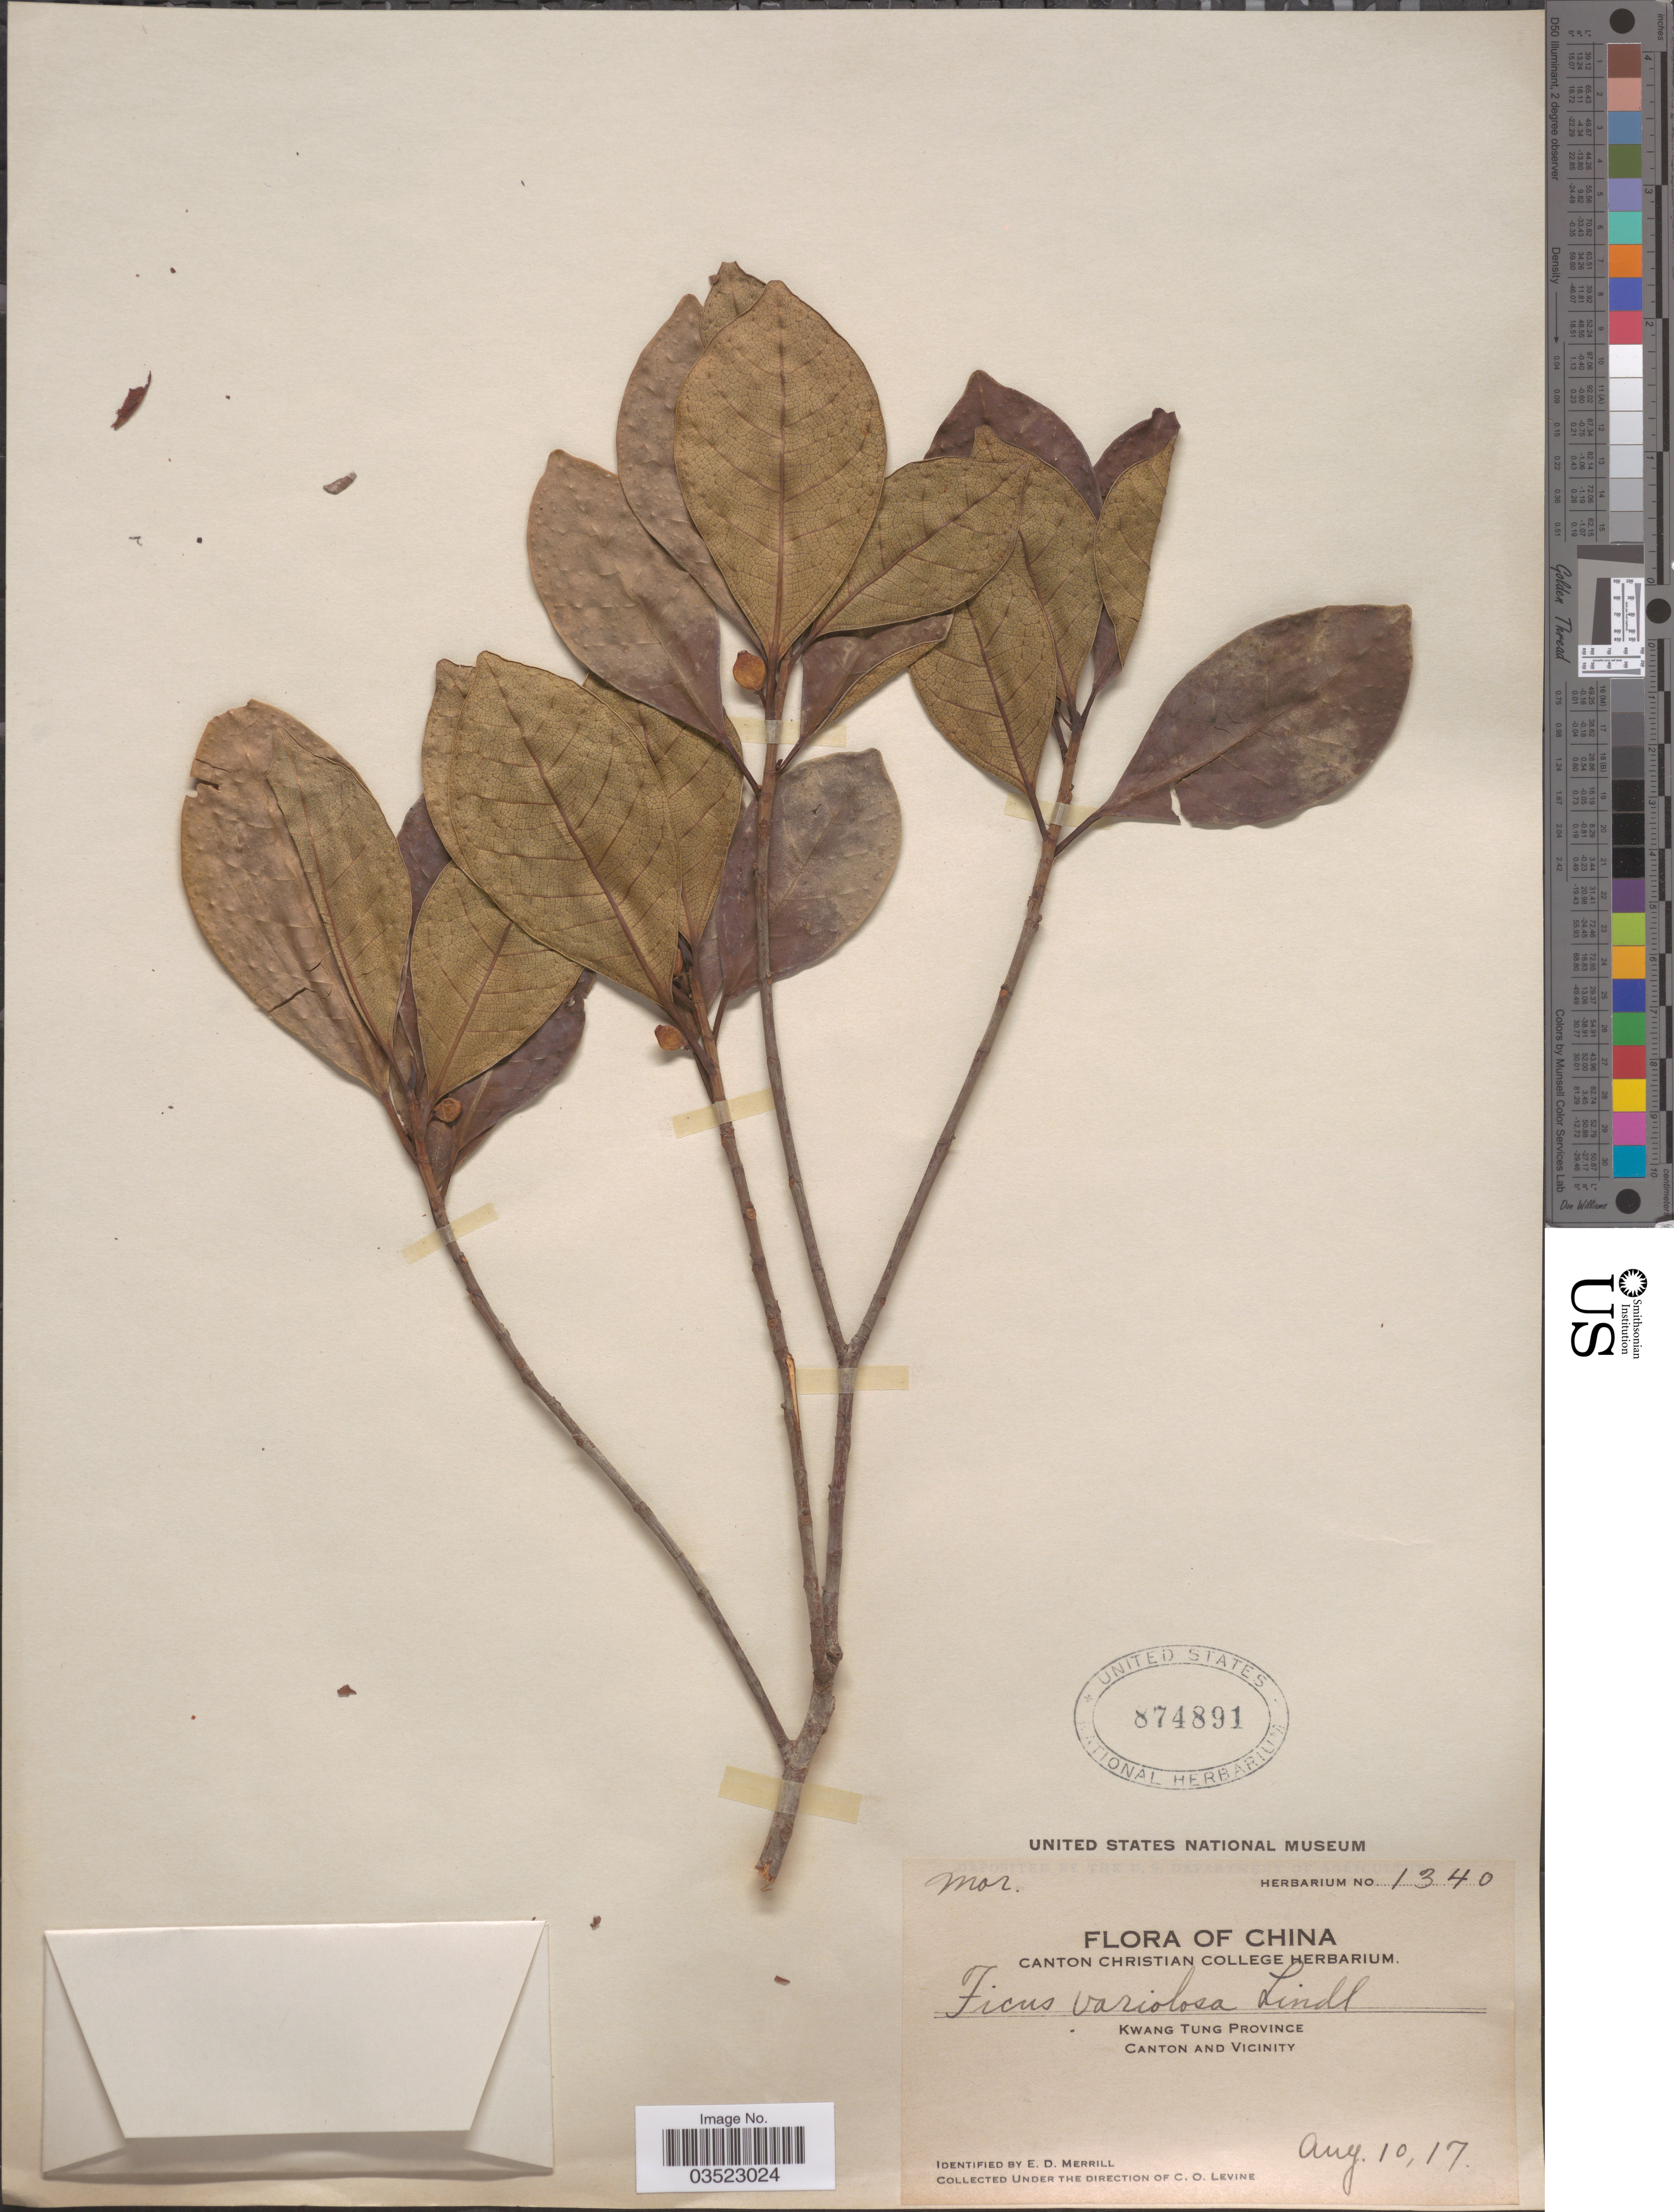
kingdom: Plantae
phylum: Tracheophyta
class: Magnoliopsida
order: Rosales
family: Moraceae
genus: Ficus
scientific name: Ficus variolosa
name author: Lindl. ex Benth.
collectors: C. O. Levine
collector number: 1340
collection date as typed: Transcribed d/m/y: 10/8/17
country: China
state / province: Guangdong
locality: Kwang Tung Province. Canton and Vicinity.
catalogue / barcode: US 874891